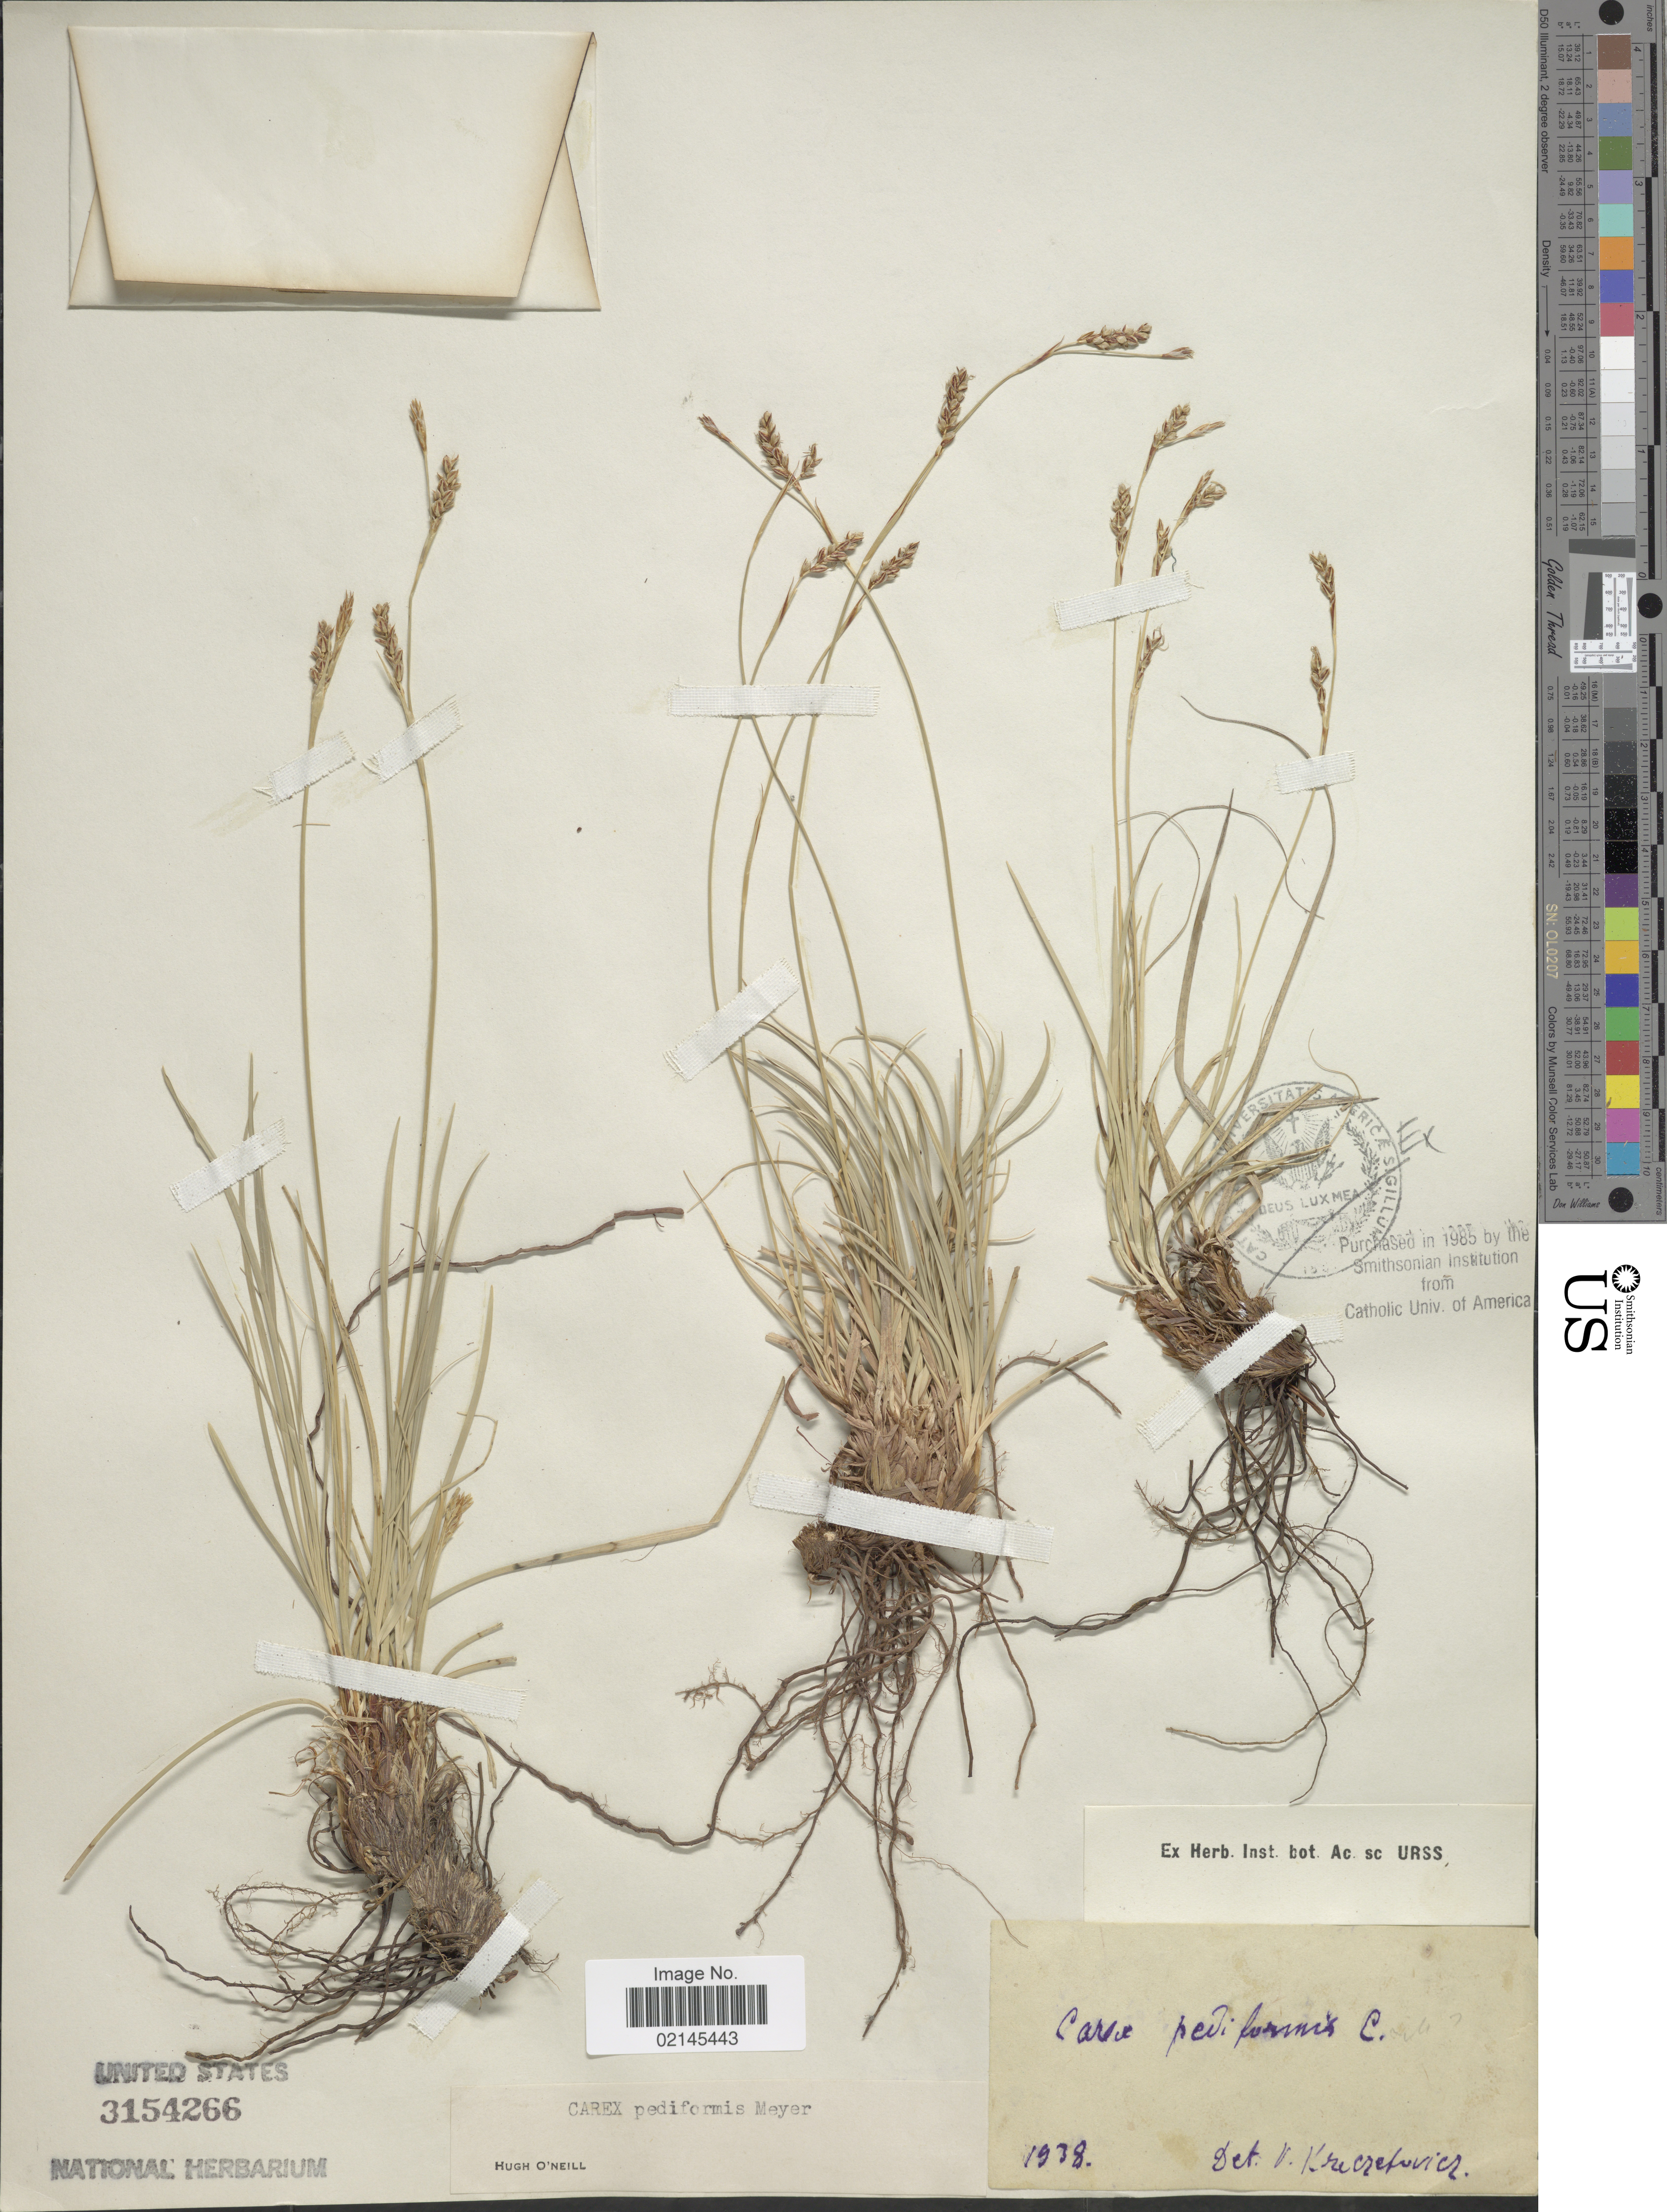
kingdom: Plantae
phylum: Tracheophyta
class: Liliopsida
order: Poales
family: Cyperaceae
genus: Carex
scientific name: Carex pediformis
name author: C.A. Mey.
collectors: ex herb. Instituti Botanici Academiae Sc. URSS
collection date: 1938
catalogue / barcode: US 3154266